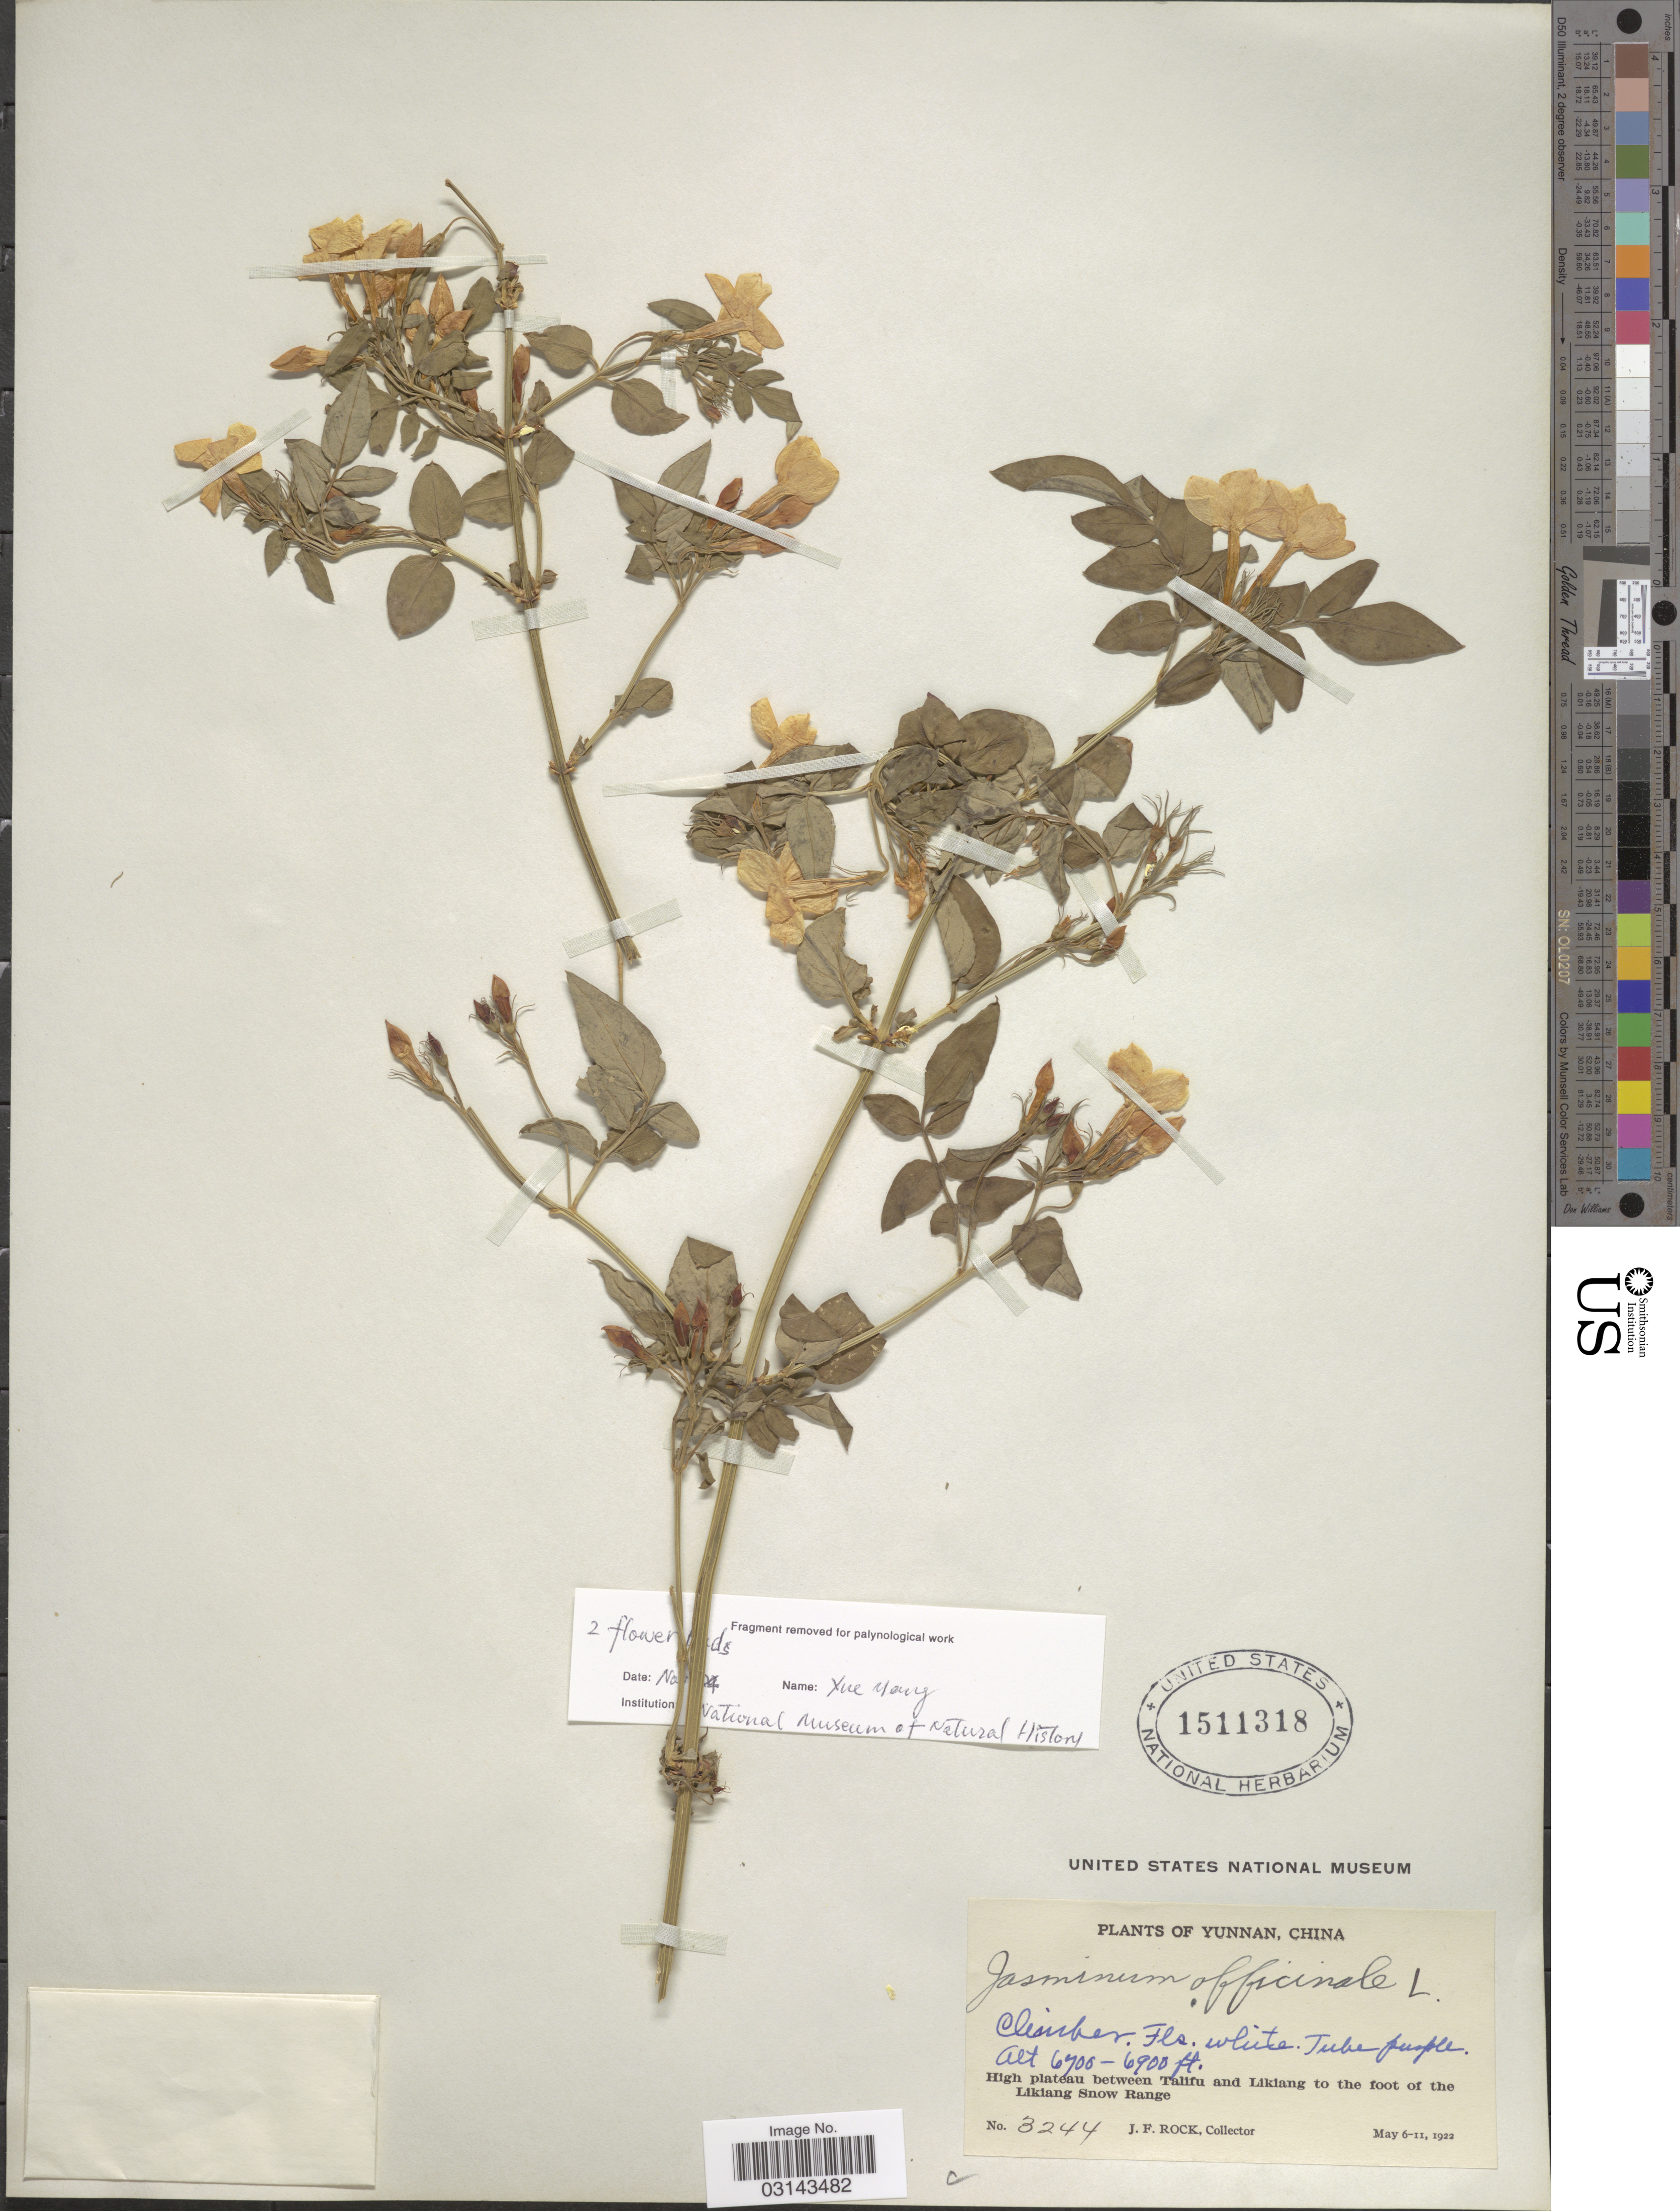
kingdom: Plantae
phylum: Tracheophyta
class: Magnoliopsida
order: Lamiales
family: Oleaceae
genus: Jasminum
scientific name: Jasminum officinale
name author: L.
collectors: J. Rock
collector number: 3244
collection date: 1922-05-06/1922-05-11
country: China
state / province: Yunnan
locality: High plateau between Talifu and Likiang to the foot of the Likiang Snow Range.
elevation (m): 2042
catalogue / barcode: US 1511318